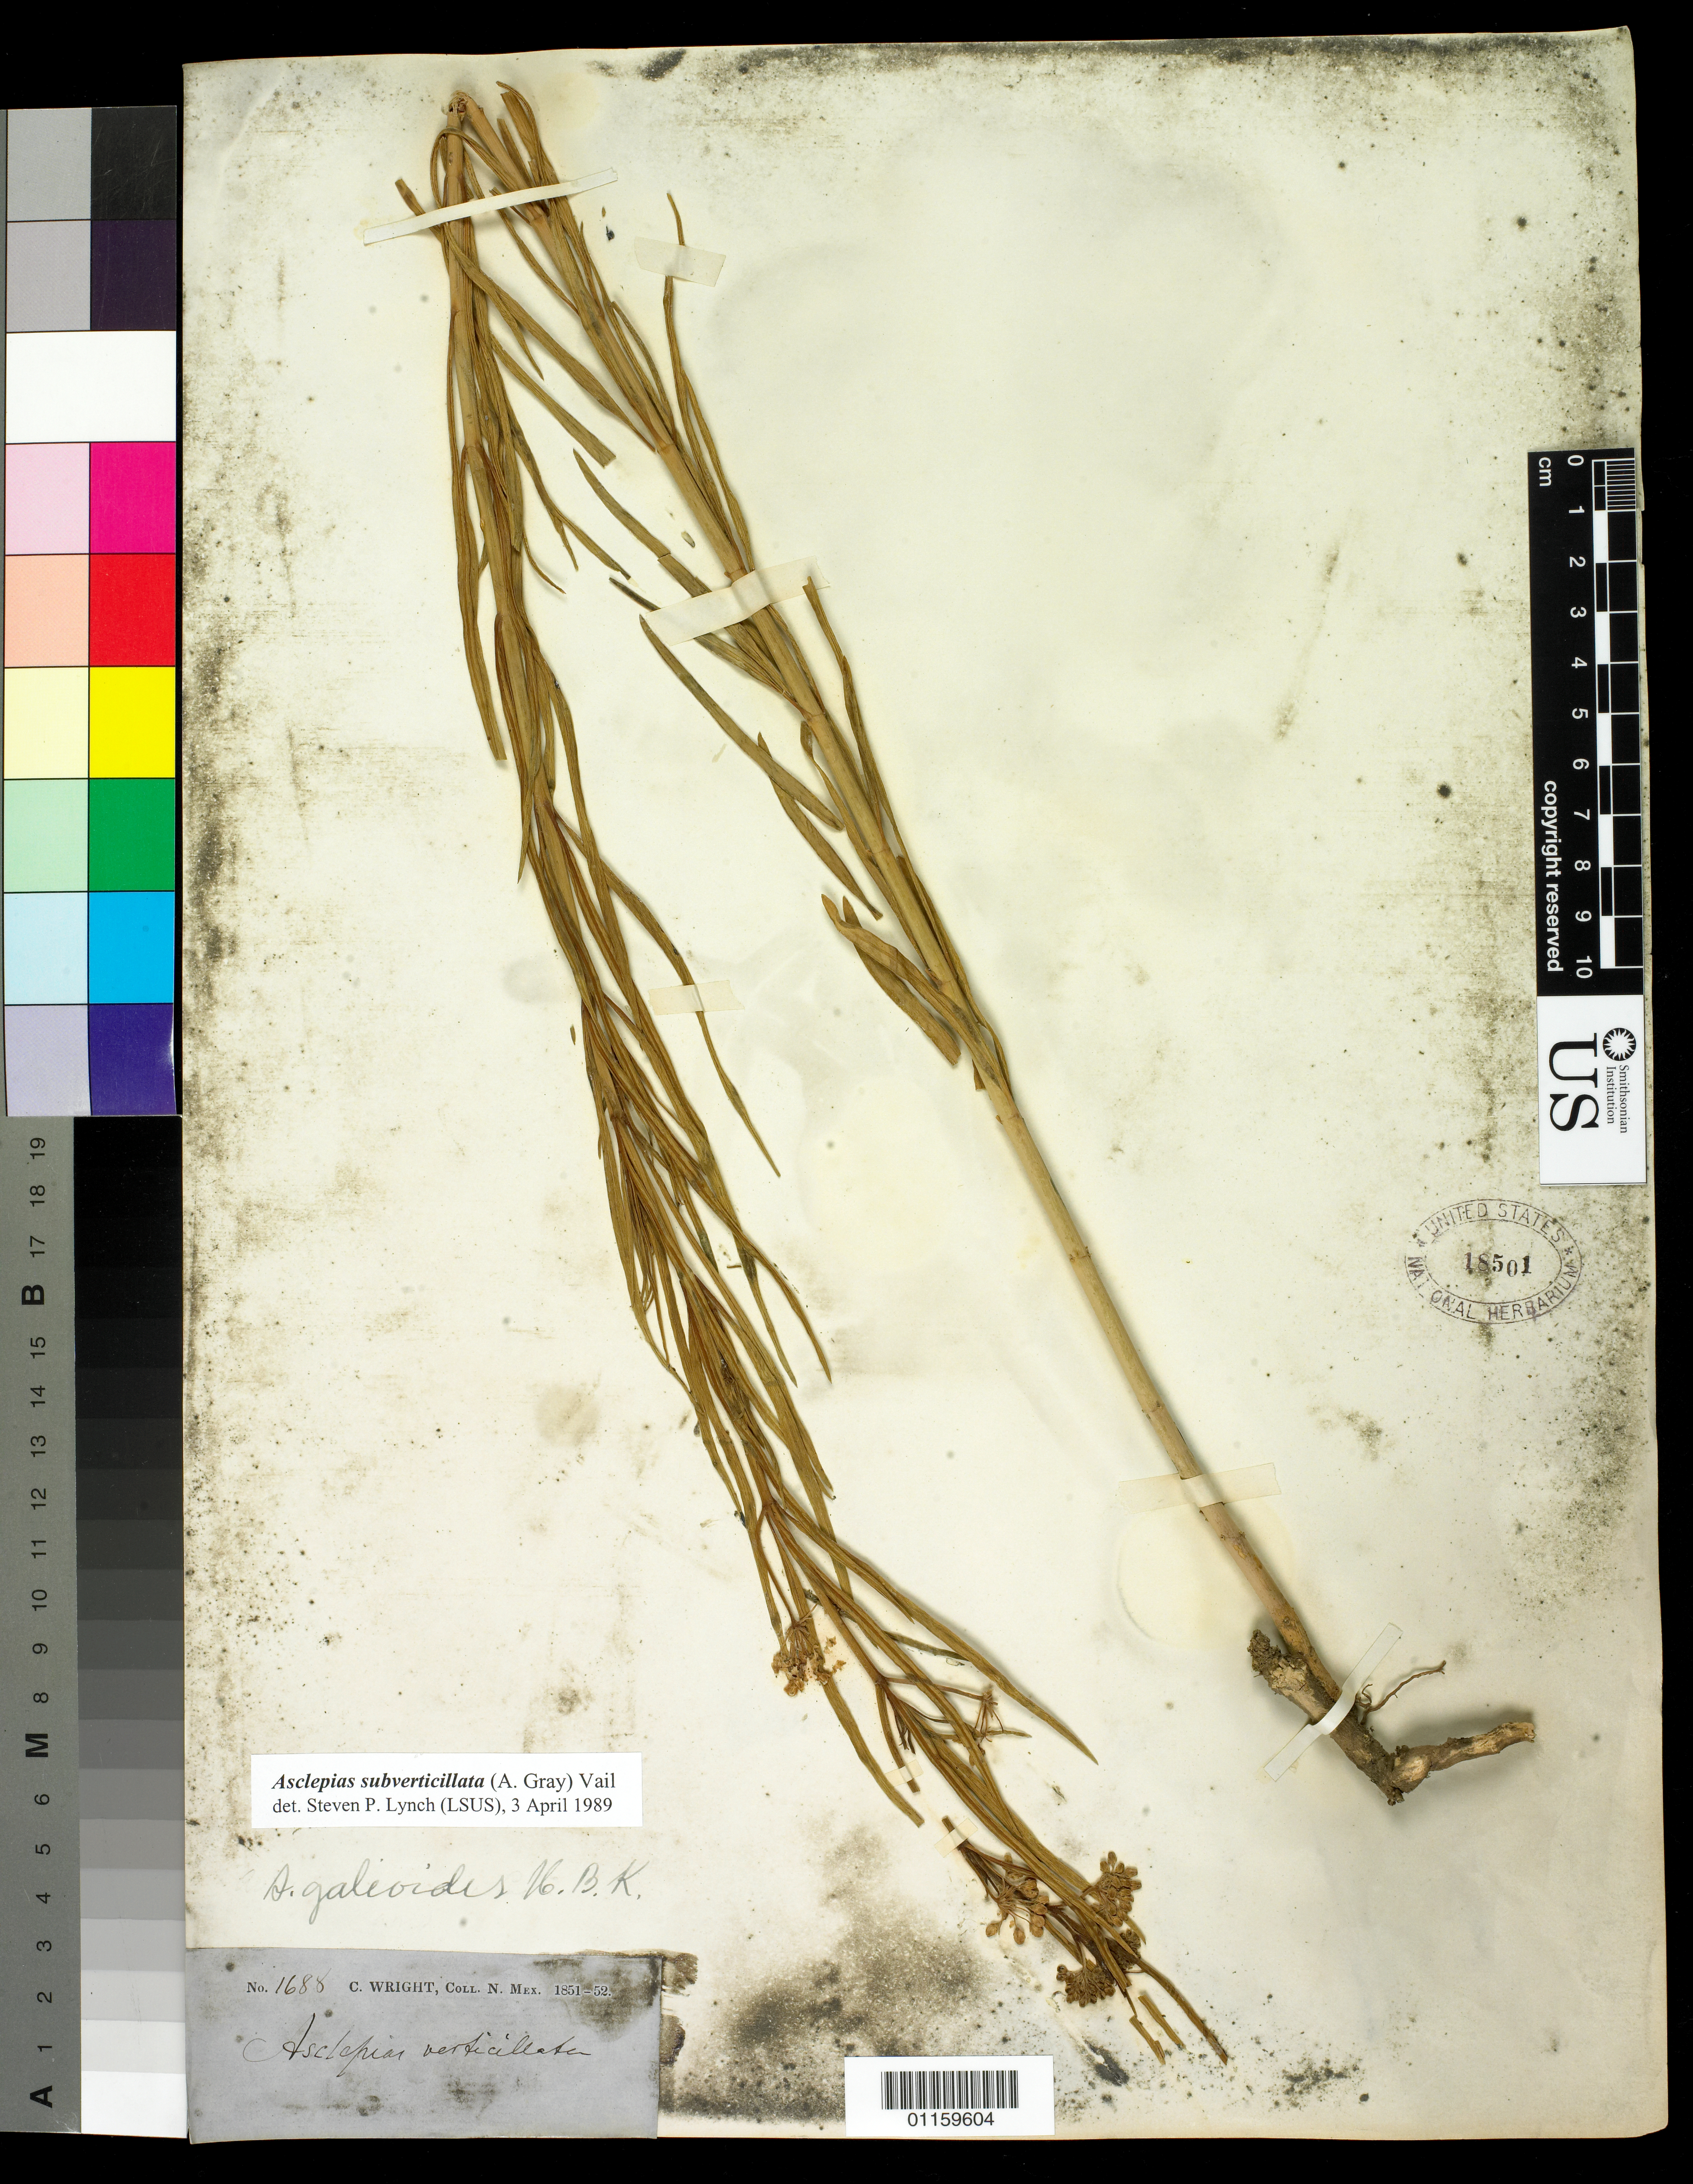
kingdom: Plantae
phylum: Tracheophyta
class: Magnoliopsida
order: Gentianales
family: Apocynaceae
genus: Asclepias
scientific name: Asclepias subverticillata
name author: (A. Gray) Vail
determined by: Lynch, S.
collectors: C. Wright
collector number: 1688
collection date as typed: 1851 to -- --- 1852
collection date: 1851/1852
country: United States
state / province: New Mexico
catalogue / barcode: US 18501